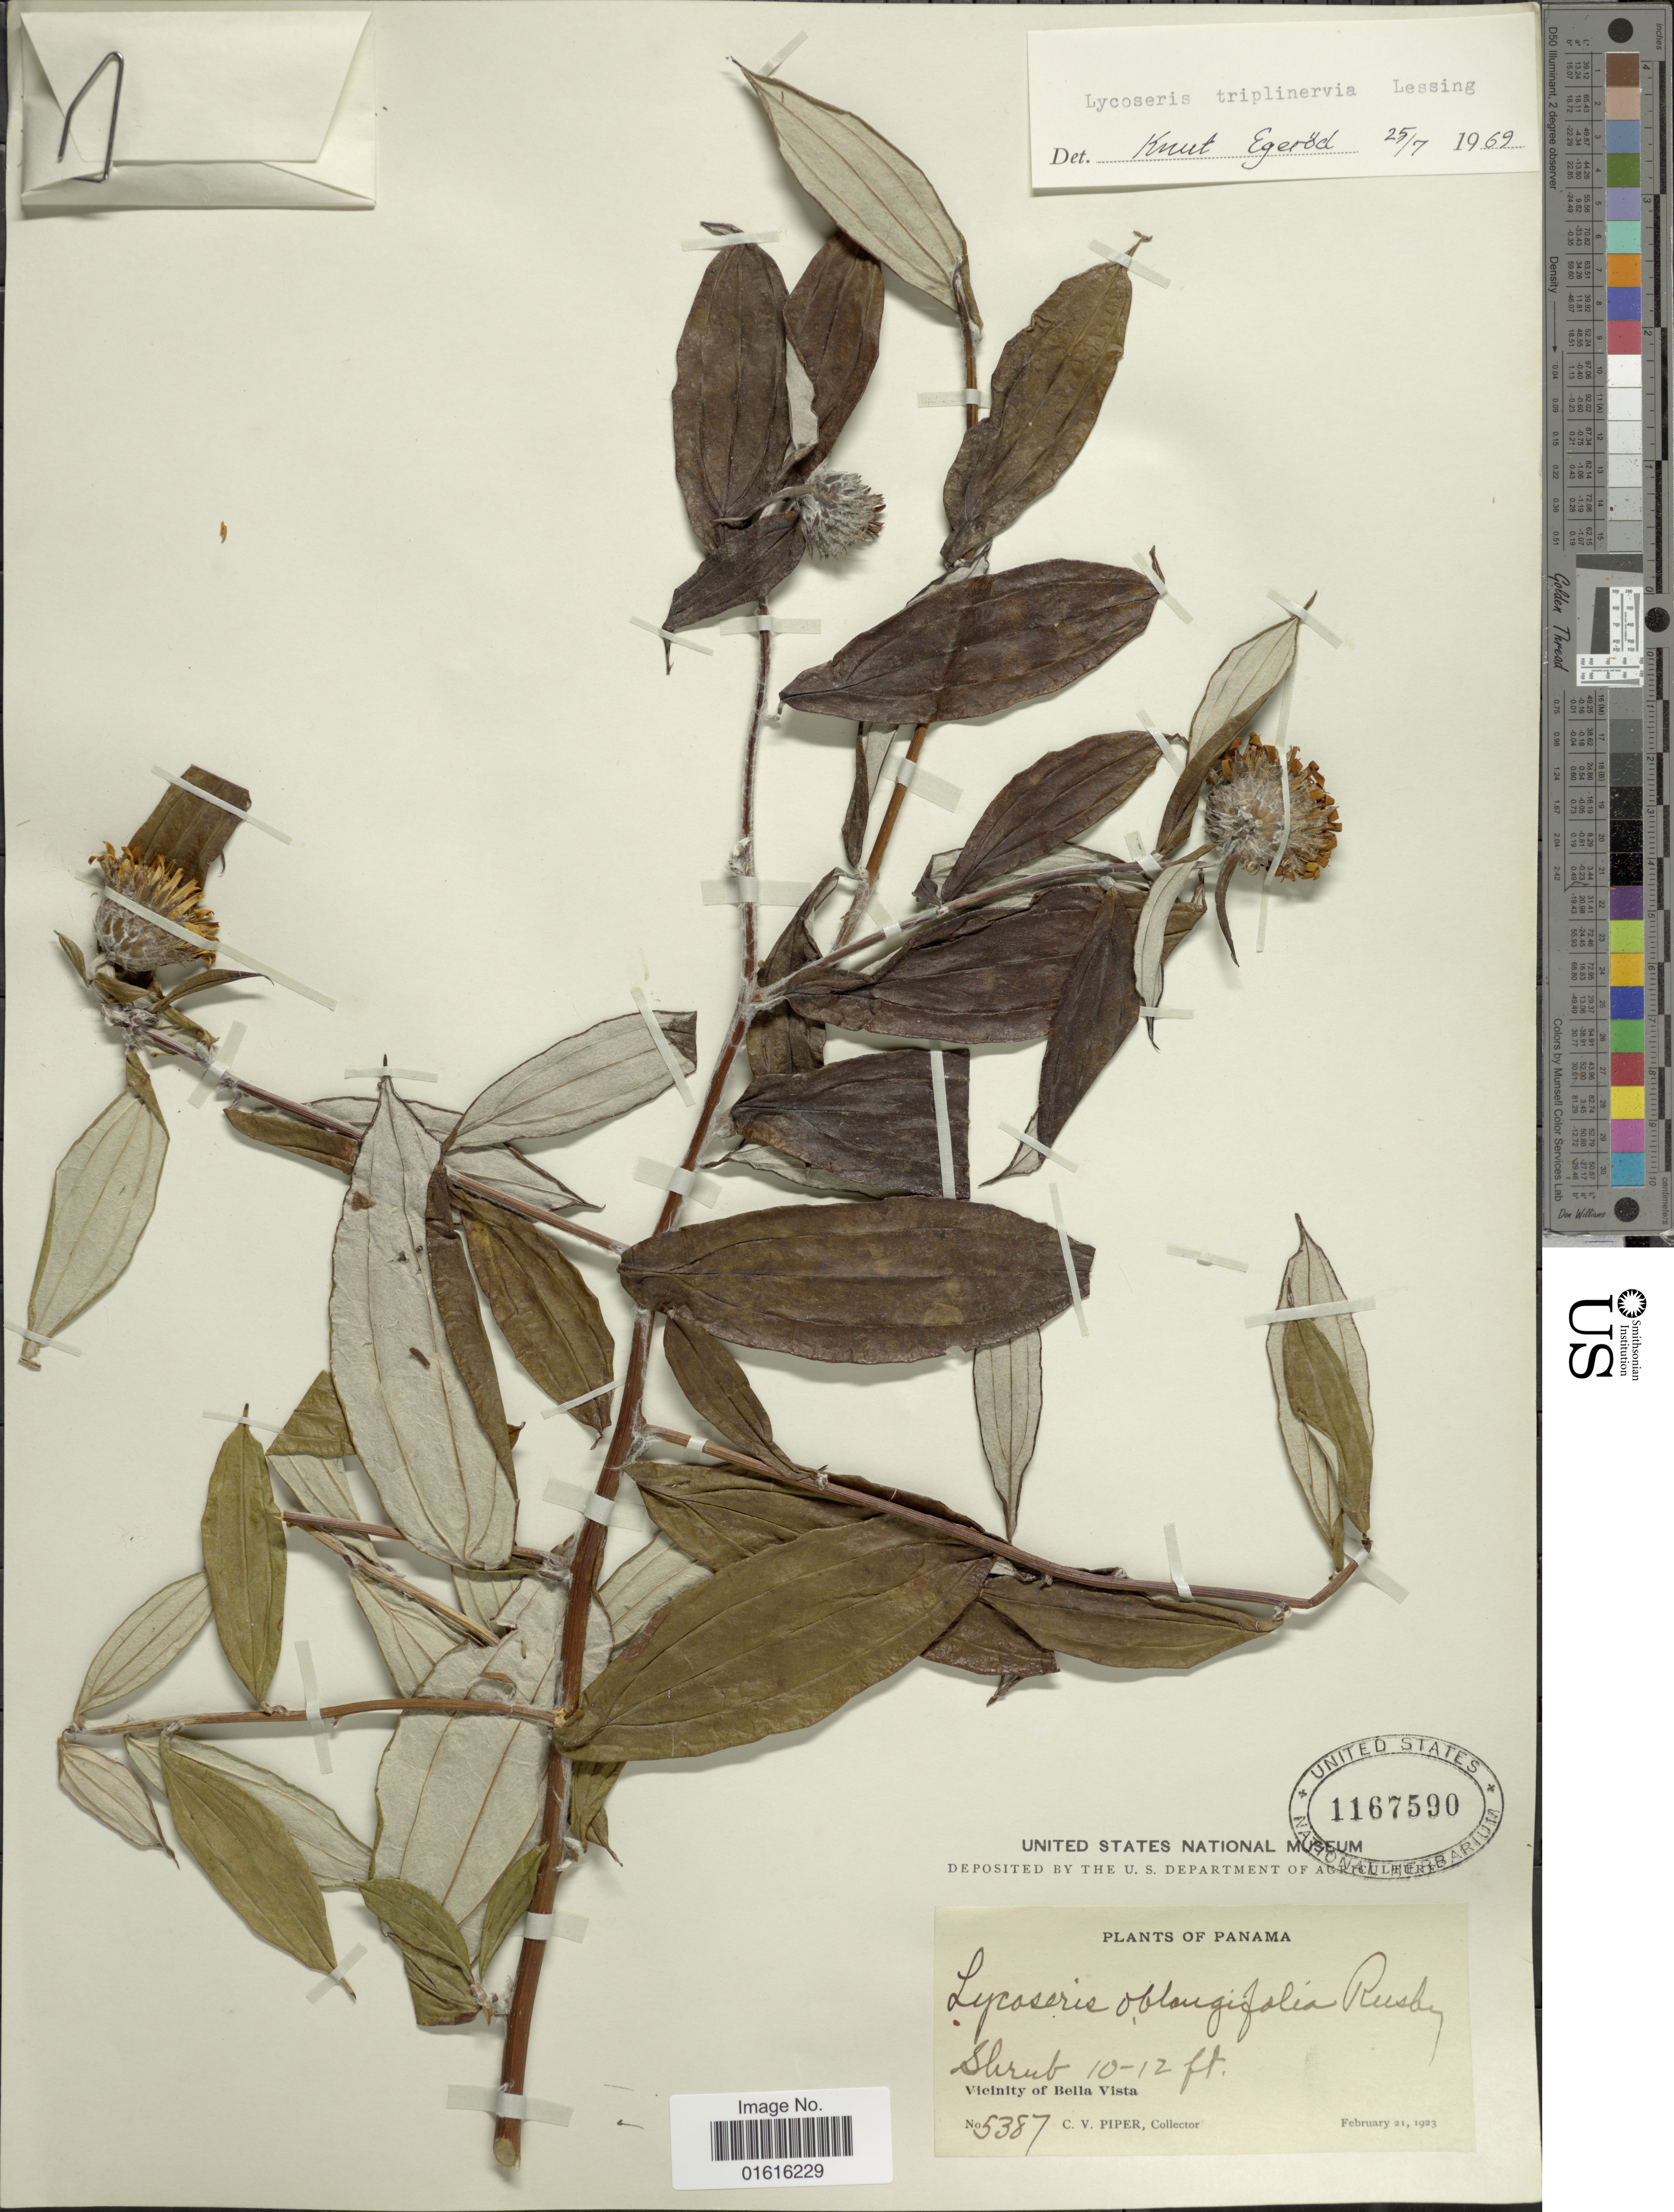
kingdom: Plantae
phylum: Tracheophyta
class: Magnoliopsida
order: Asterales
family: Asteraceae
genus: Lycoseris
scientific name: Lycoseris triplinervia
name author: Less.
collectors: C. V. Piper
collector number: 5387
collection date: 1923-02-21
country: Panama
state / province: Panamá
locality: Panama. Vicinity of Bella Vista.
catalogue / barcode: US 1167590